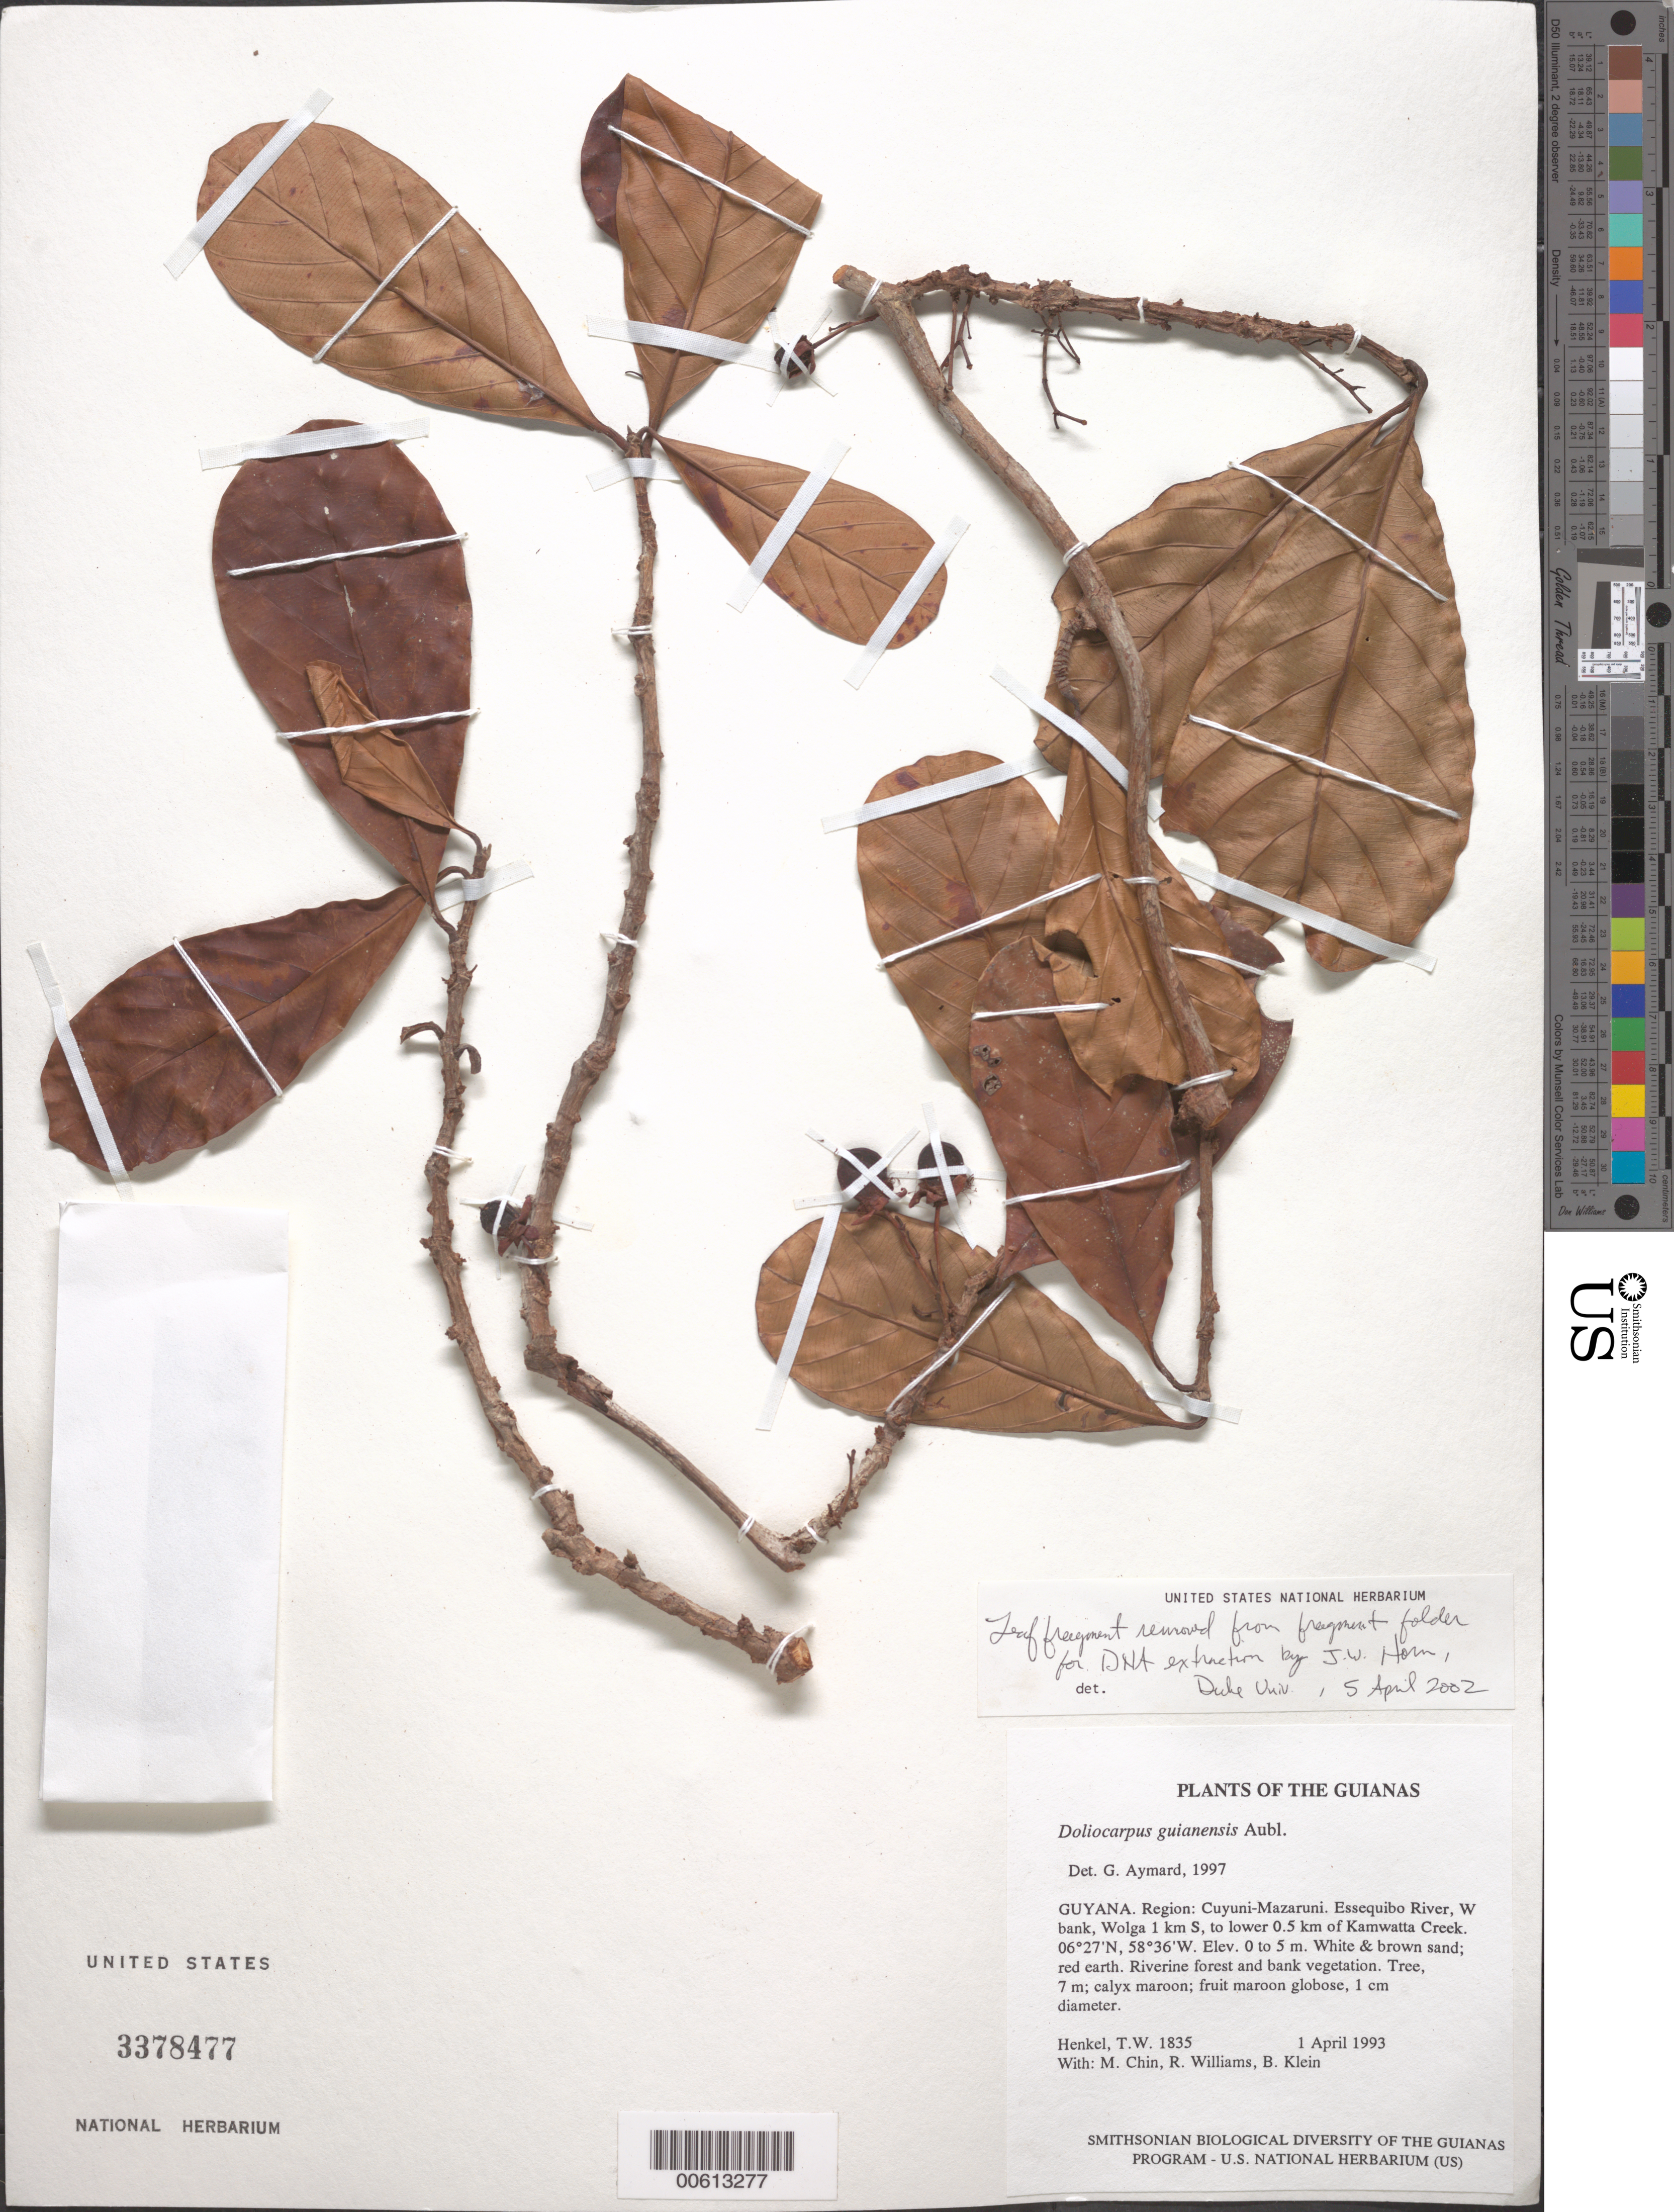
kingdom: Plantae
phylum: Tracheophyta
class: Magnoliopsida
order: Dilleniales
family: Dilleniaceae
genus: Doliocarpus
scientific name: Doliocarpus guianensis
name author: (Aubl.) Gilg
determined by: Aymard C., G. A., (PORT), Univ. Nac. Exp. de los Llanos Ezequiel Zamora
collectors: T. Henkel, M. Chin, R. Williams & B. Klein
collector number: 1835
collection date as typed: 1 April 1993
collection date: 1993-04-01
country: Guyana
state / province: Cuyuni-Mazaruni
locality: Essequibo River, W bank, Wolga 1 km S, to lower 0.5 km of Kamwatta Creek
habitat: White & brown sand; red earth. Riverine forest and bank vegetation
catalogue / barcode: US 3378477